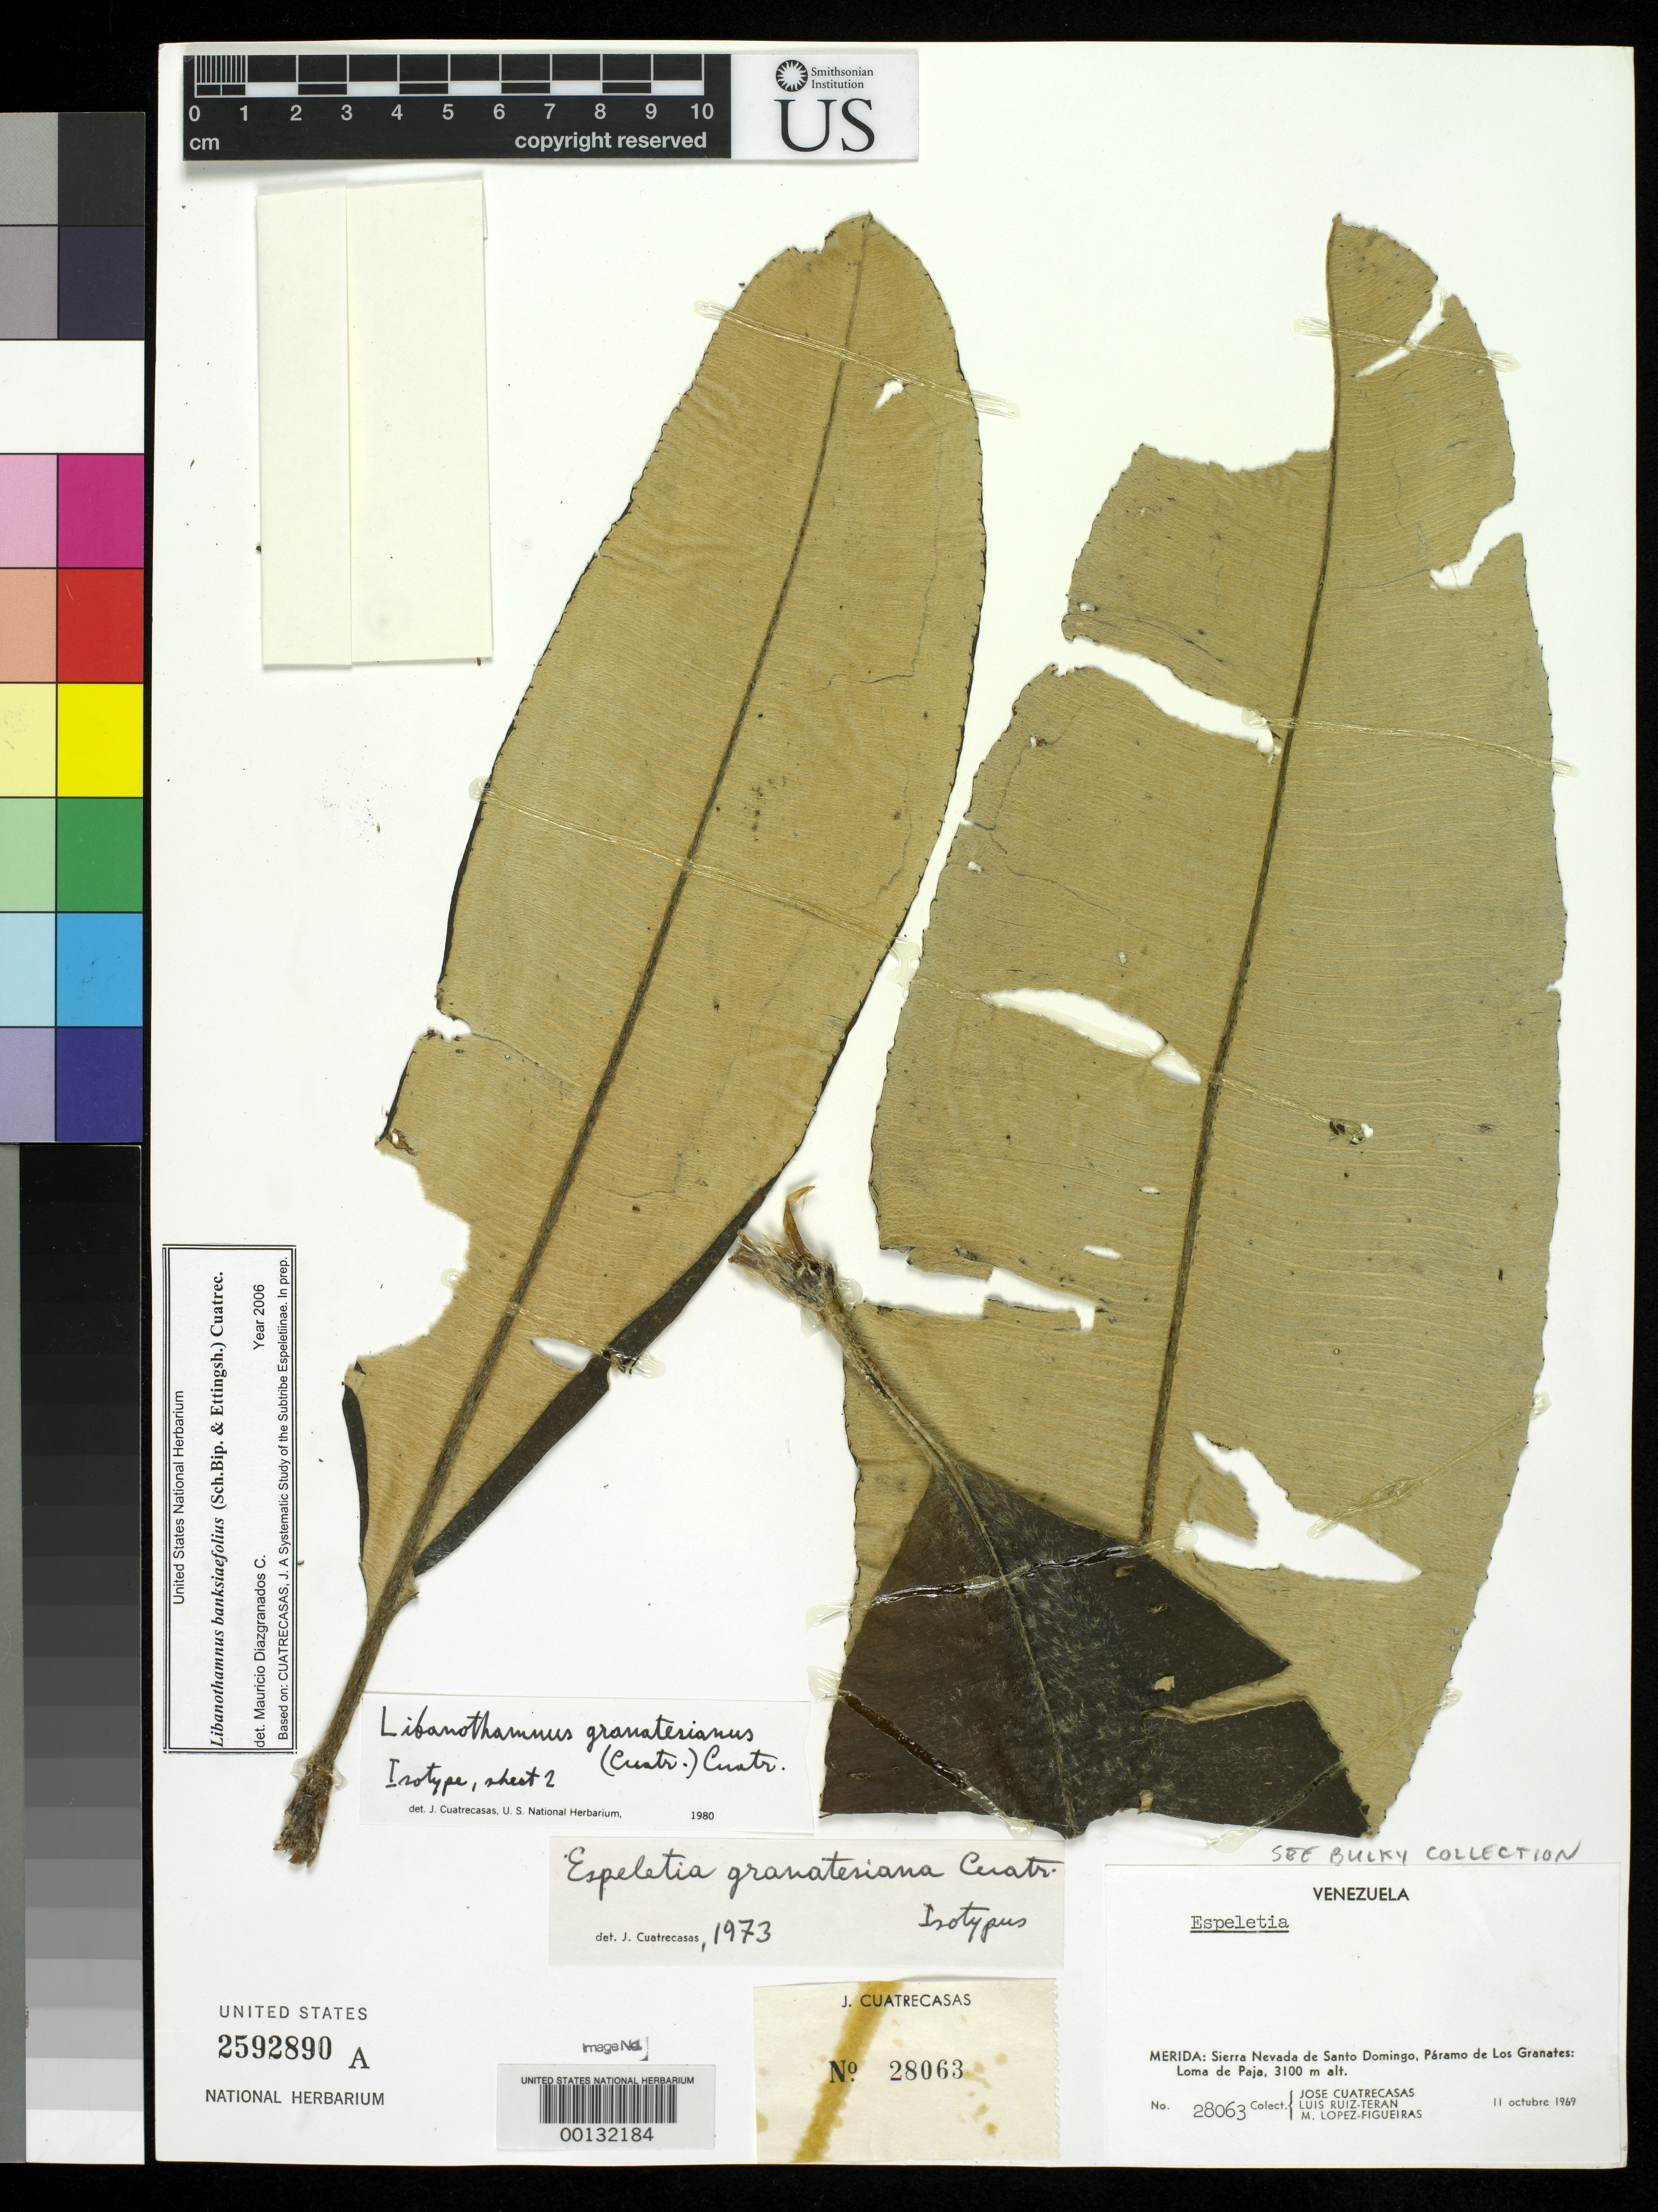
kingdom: Plantae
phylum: Tracheophyta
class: Magnoliopsida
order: Asterales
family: Asteraceae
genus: Espeletia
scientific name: Espeletia granatesiana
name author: Cuatrec.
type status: Isotype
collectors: J. Cuatrecasas, L. E. Ruíz-Terán & M. López Figueiras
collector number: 28063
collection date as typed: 11 Oct 1969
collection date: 1969-10-11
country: Venezuela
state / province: Mérida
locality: Sierra Nevada de Santo Domingo, Páramo de Los Granates, Loma de Paja.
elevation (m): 3100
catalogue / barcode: US 2592890A